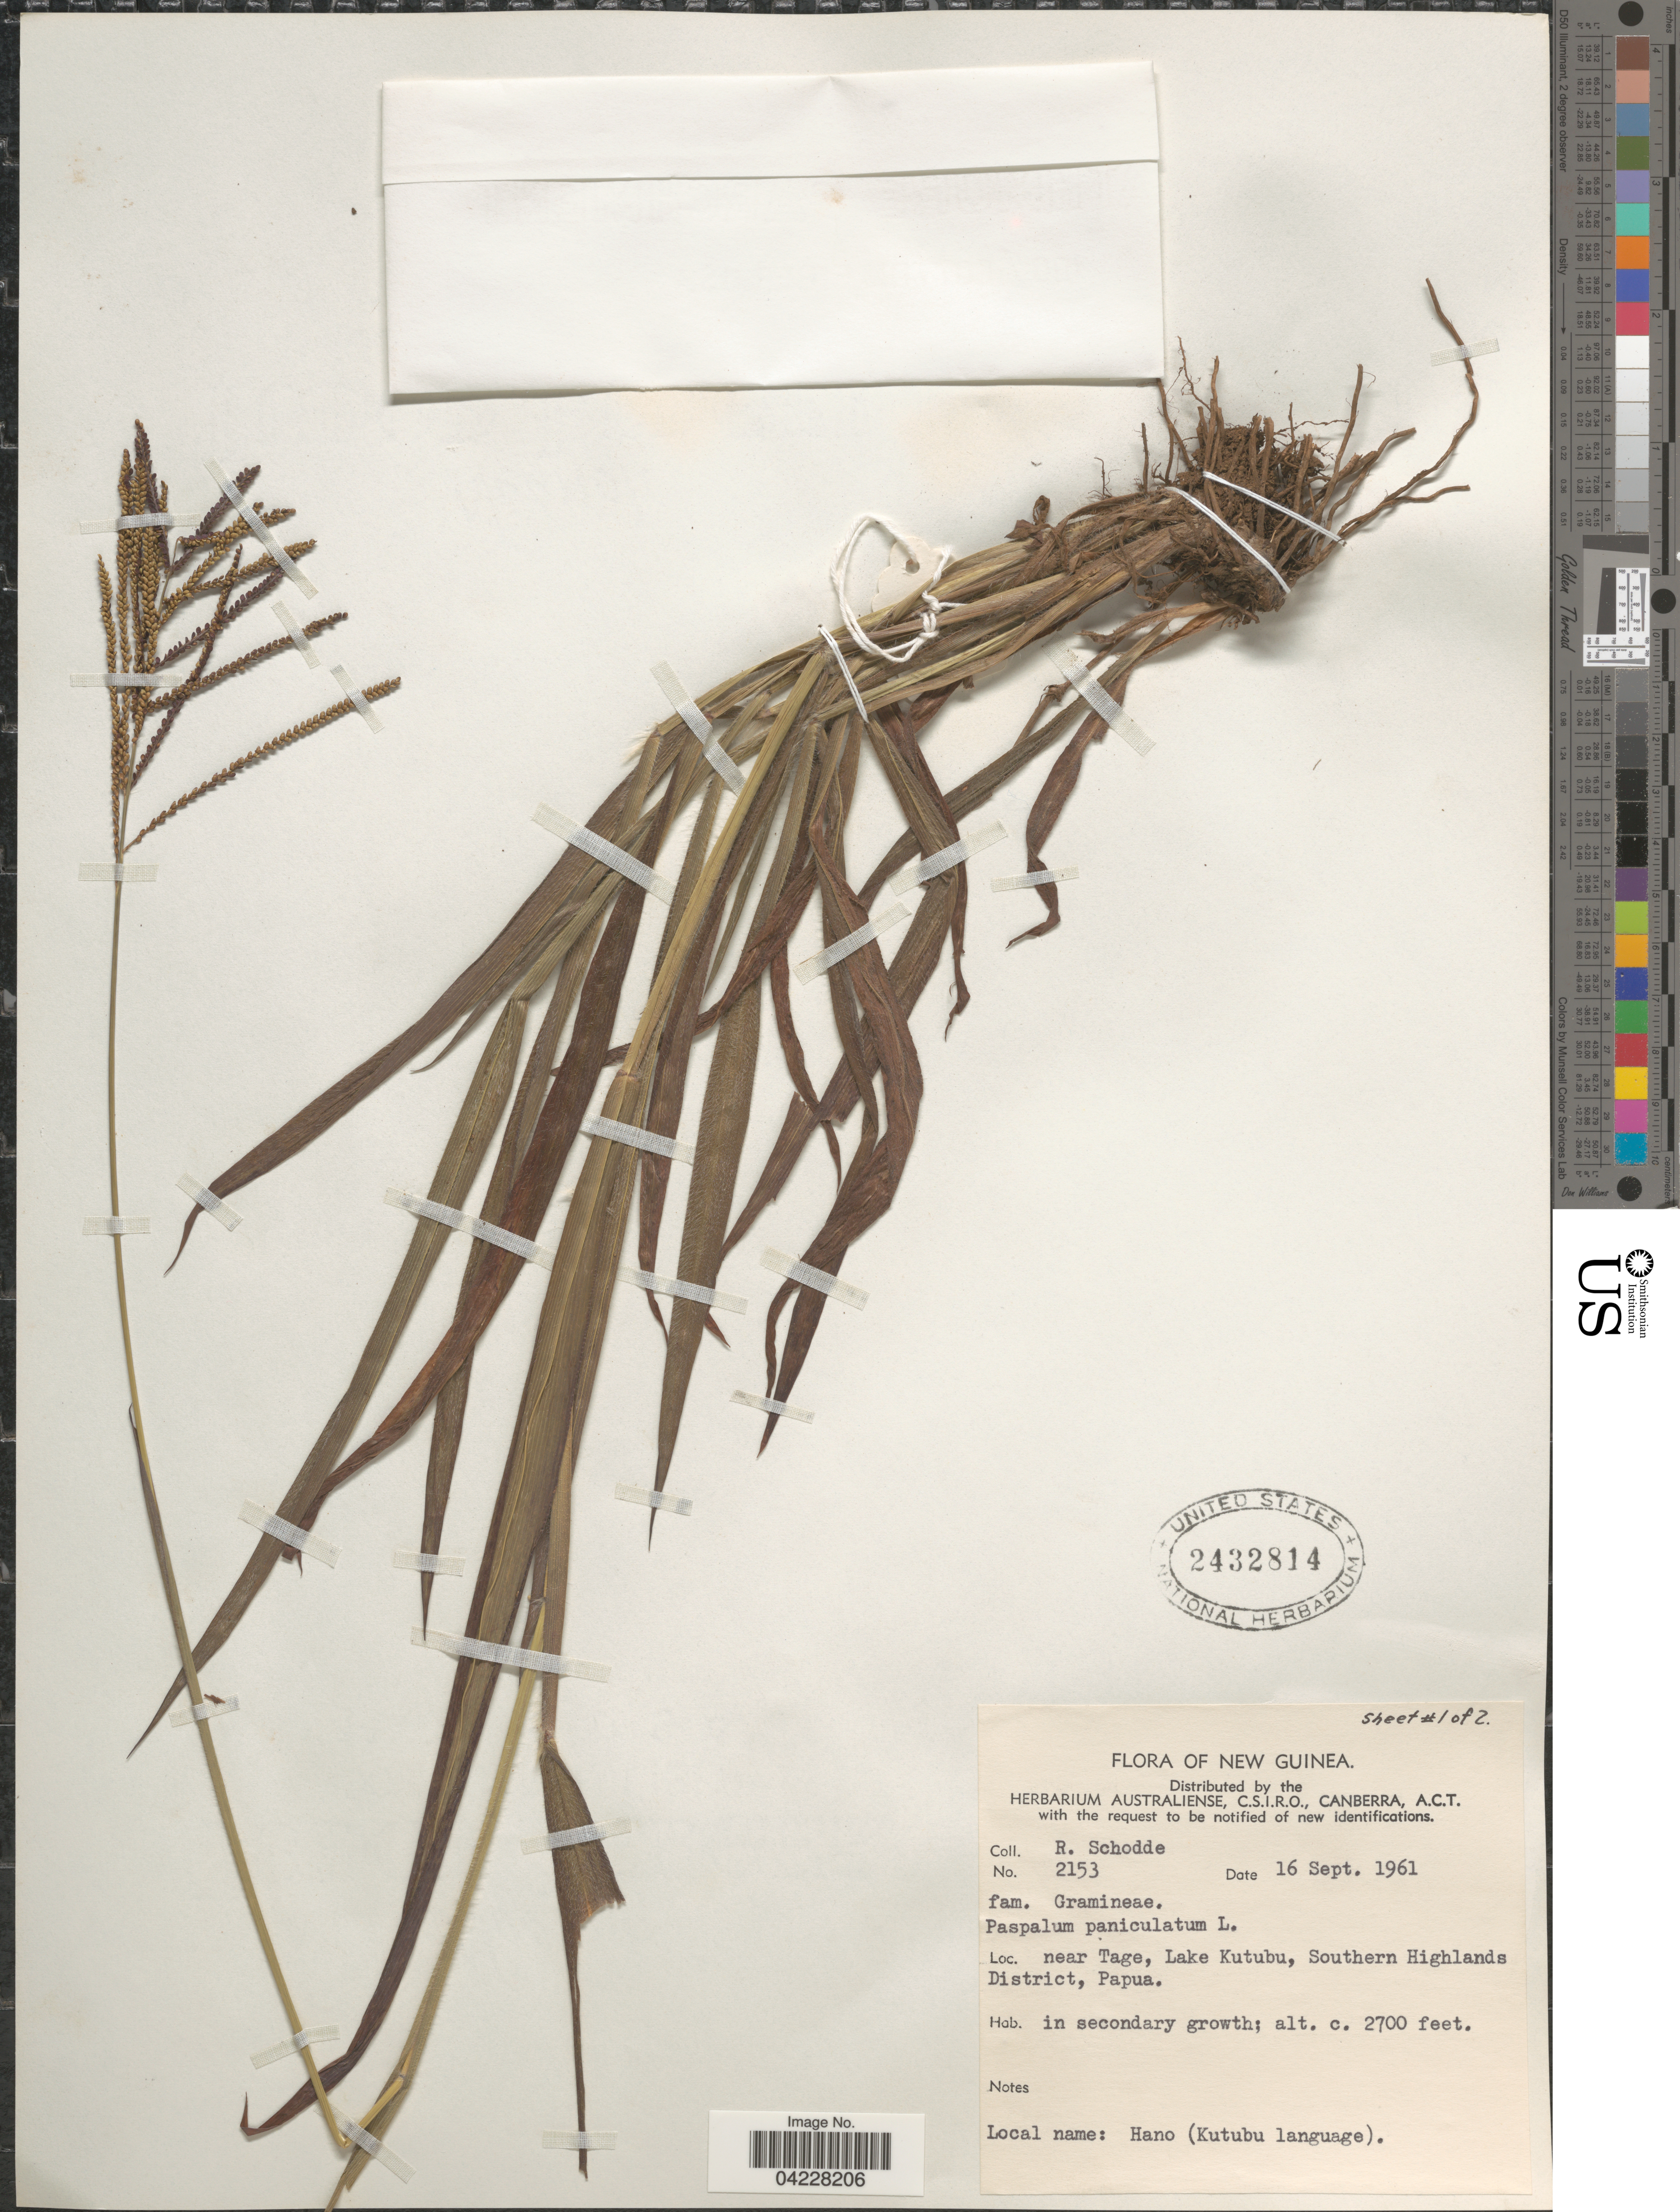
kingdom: Plantae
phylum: Tracheophyta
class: Liliopsida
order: Poales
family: Poaceae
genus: Paspalum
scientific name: Paspalum paniculatum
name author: L.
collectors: R. Schodde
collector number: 2153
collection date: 1961-09-16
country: Papua New Guinea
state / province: Southern Highlands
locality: Near Tage, Lake Kutubu, Southern Highlands District, Papua.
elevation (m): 823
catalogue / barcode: US 2432814